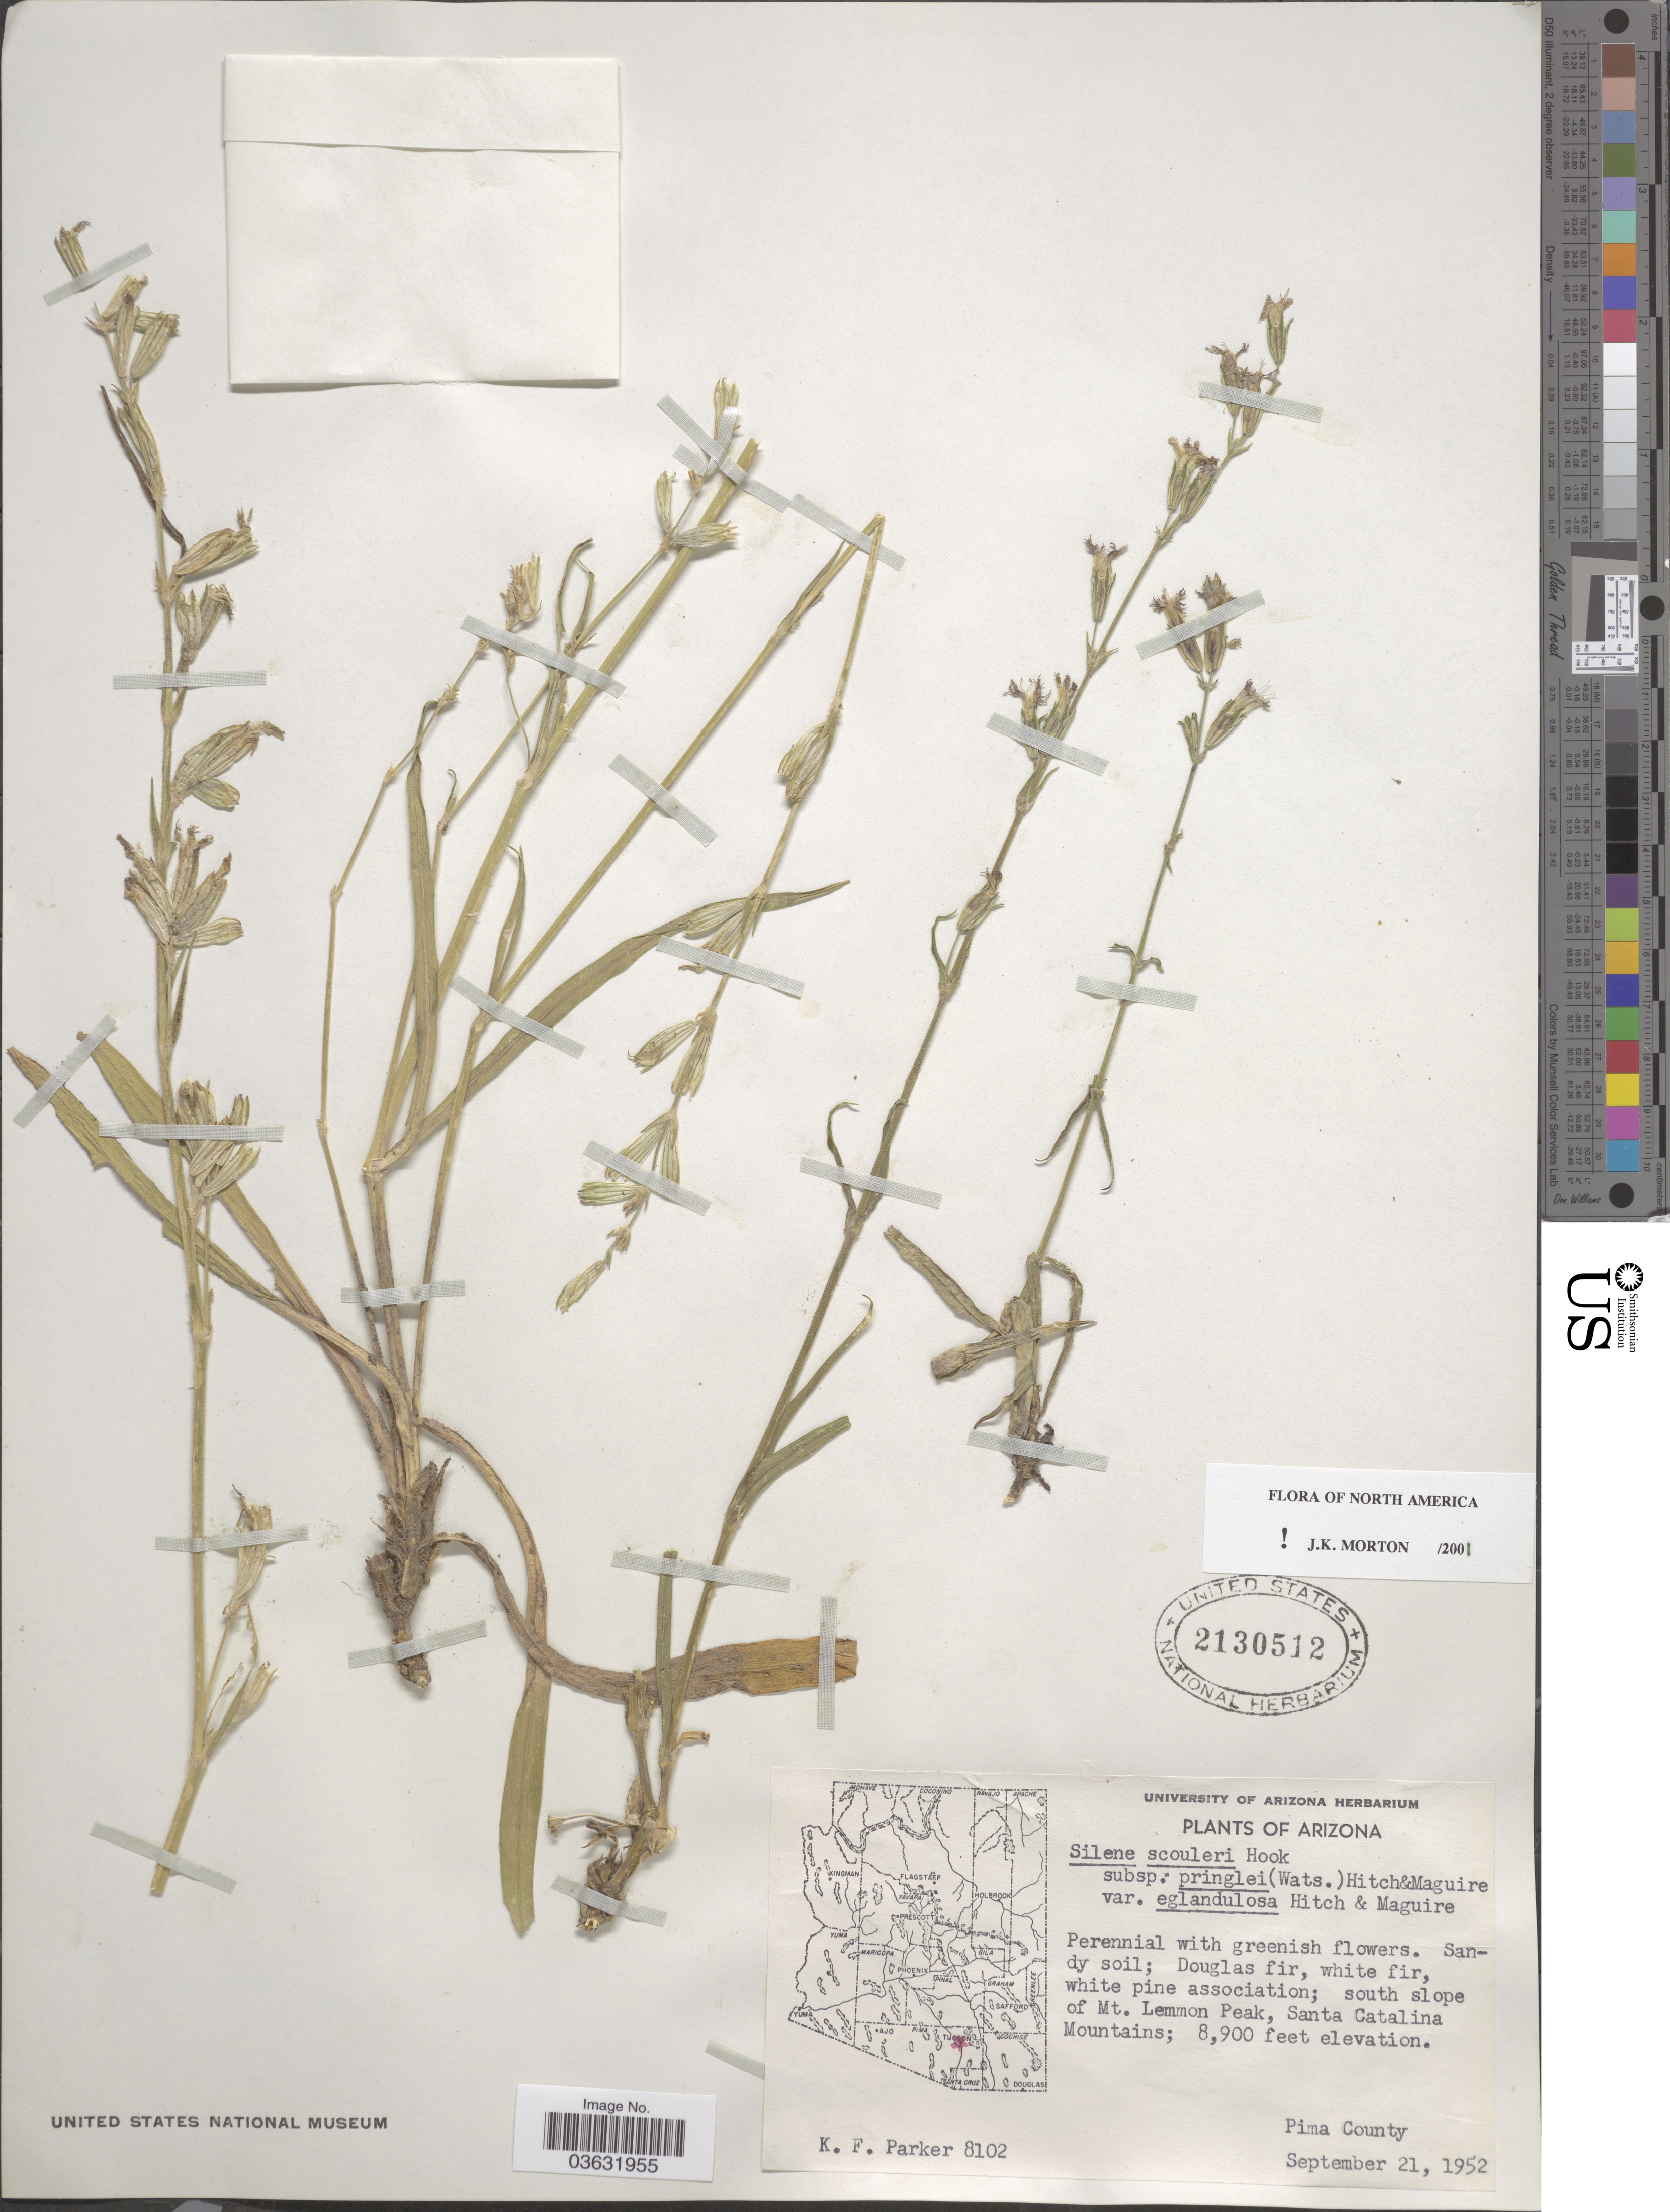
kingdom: Plantae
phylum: Tracheophyta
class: Magnoliopsida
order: Caryophyllales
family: Caryophyllaceae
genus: Silene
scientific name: Silene scouleri subsp. pringlei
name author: (S. Watson) C.L. Hitchc. & Maguire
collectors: K. F. Parker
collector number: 8102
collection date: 1952-09-21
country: United States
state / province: Arizona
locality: South slope of Mt. Lemmon Peak, Santa Catalina Mountains. Pima County.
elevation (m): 2713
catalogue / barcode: US 2130512